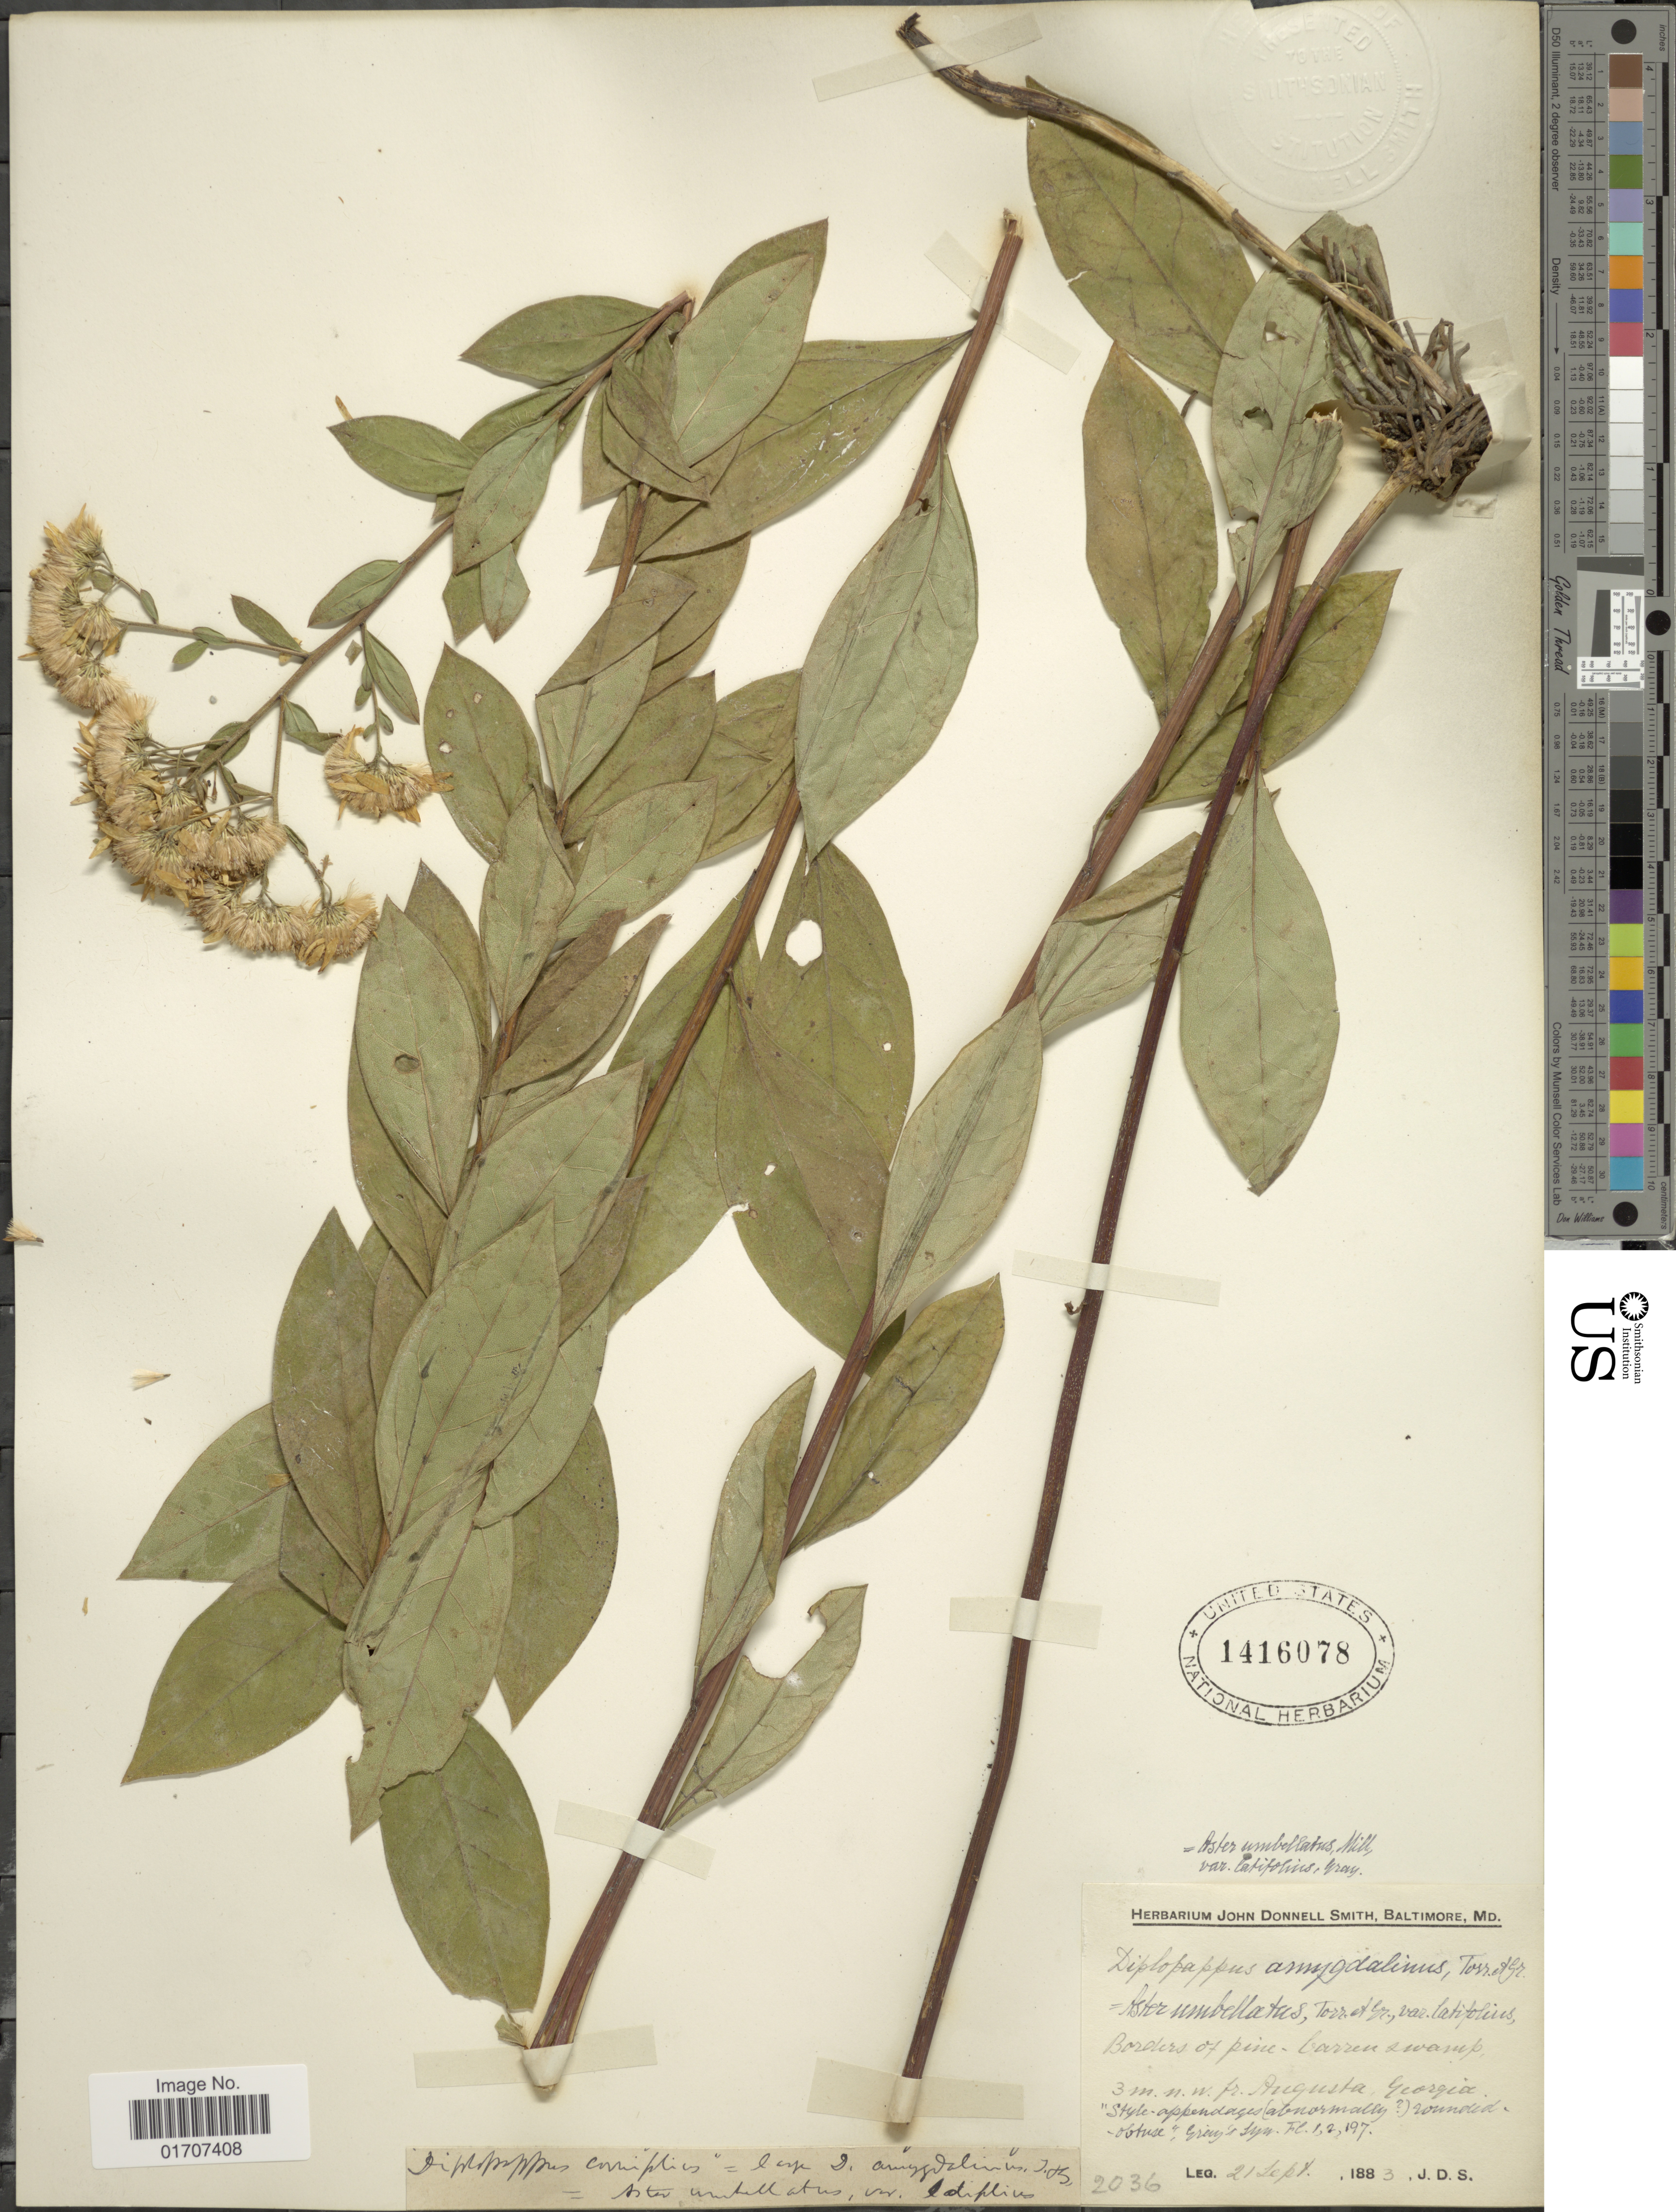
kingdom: Plantae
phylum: Tracheophyta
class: Magnoliopsida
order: Asterales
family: Asteraceae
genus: Doellingeria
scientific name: Doellingeria sericocarpoides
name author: Small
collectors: J. Donnell Smith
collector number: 2036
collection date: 1883-09-21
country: United States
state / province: Georgia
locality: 3 m.n.w. fr. Augusta , Georgia, Borders of pine- larren swamp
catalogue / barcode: US 1416078